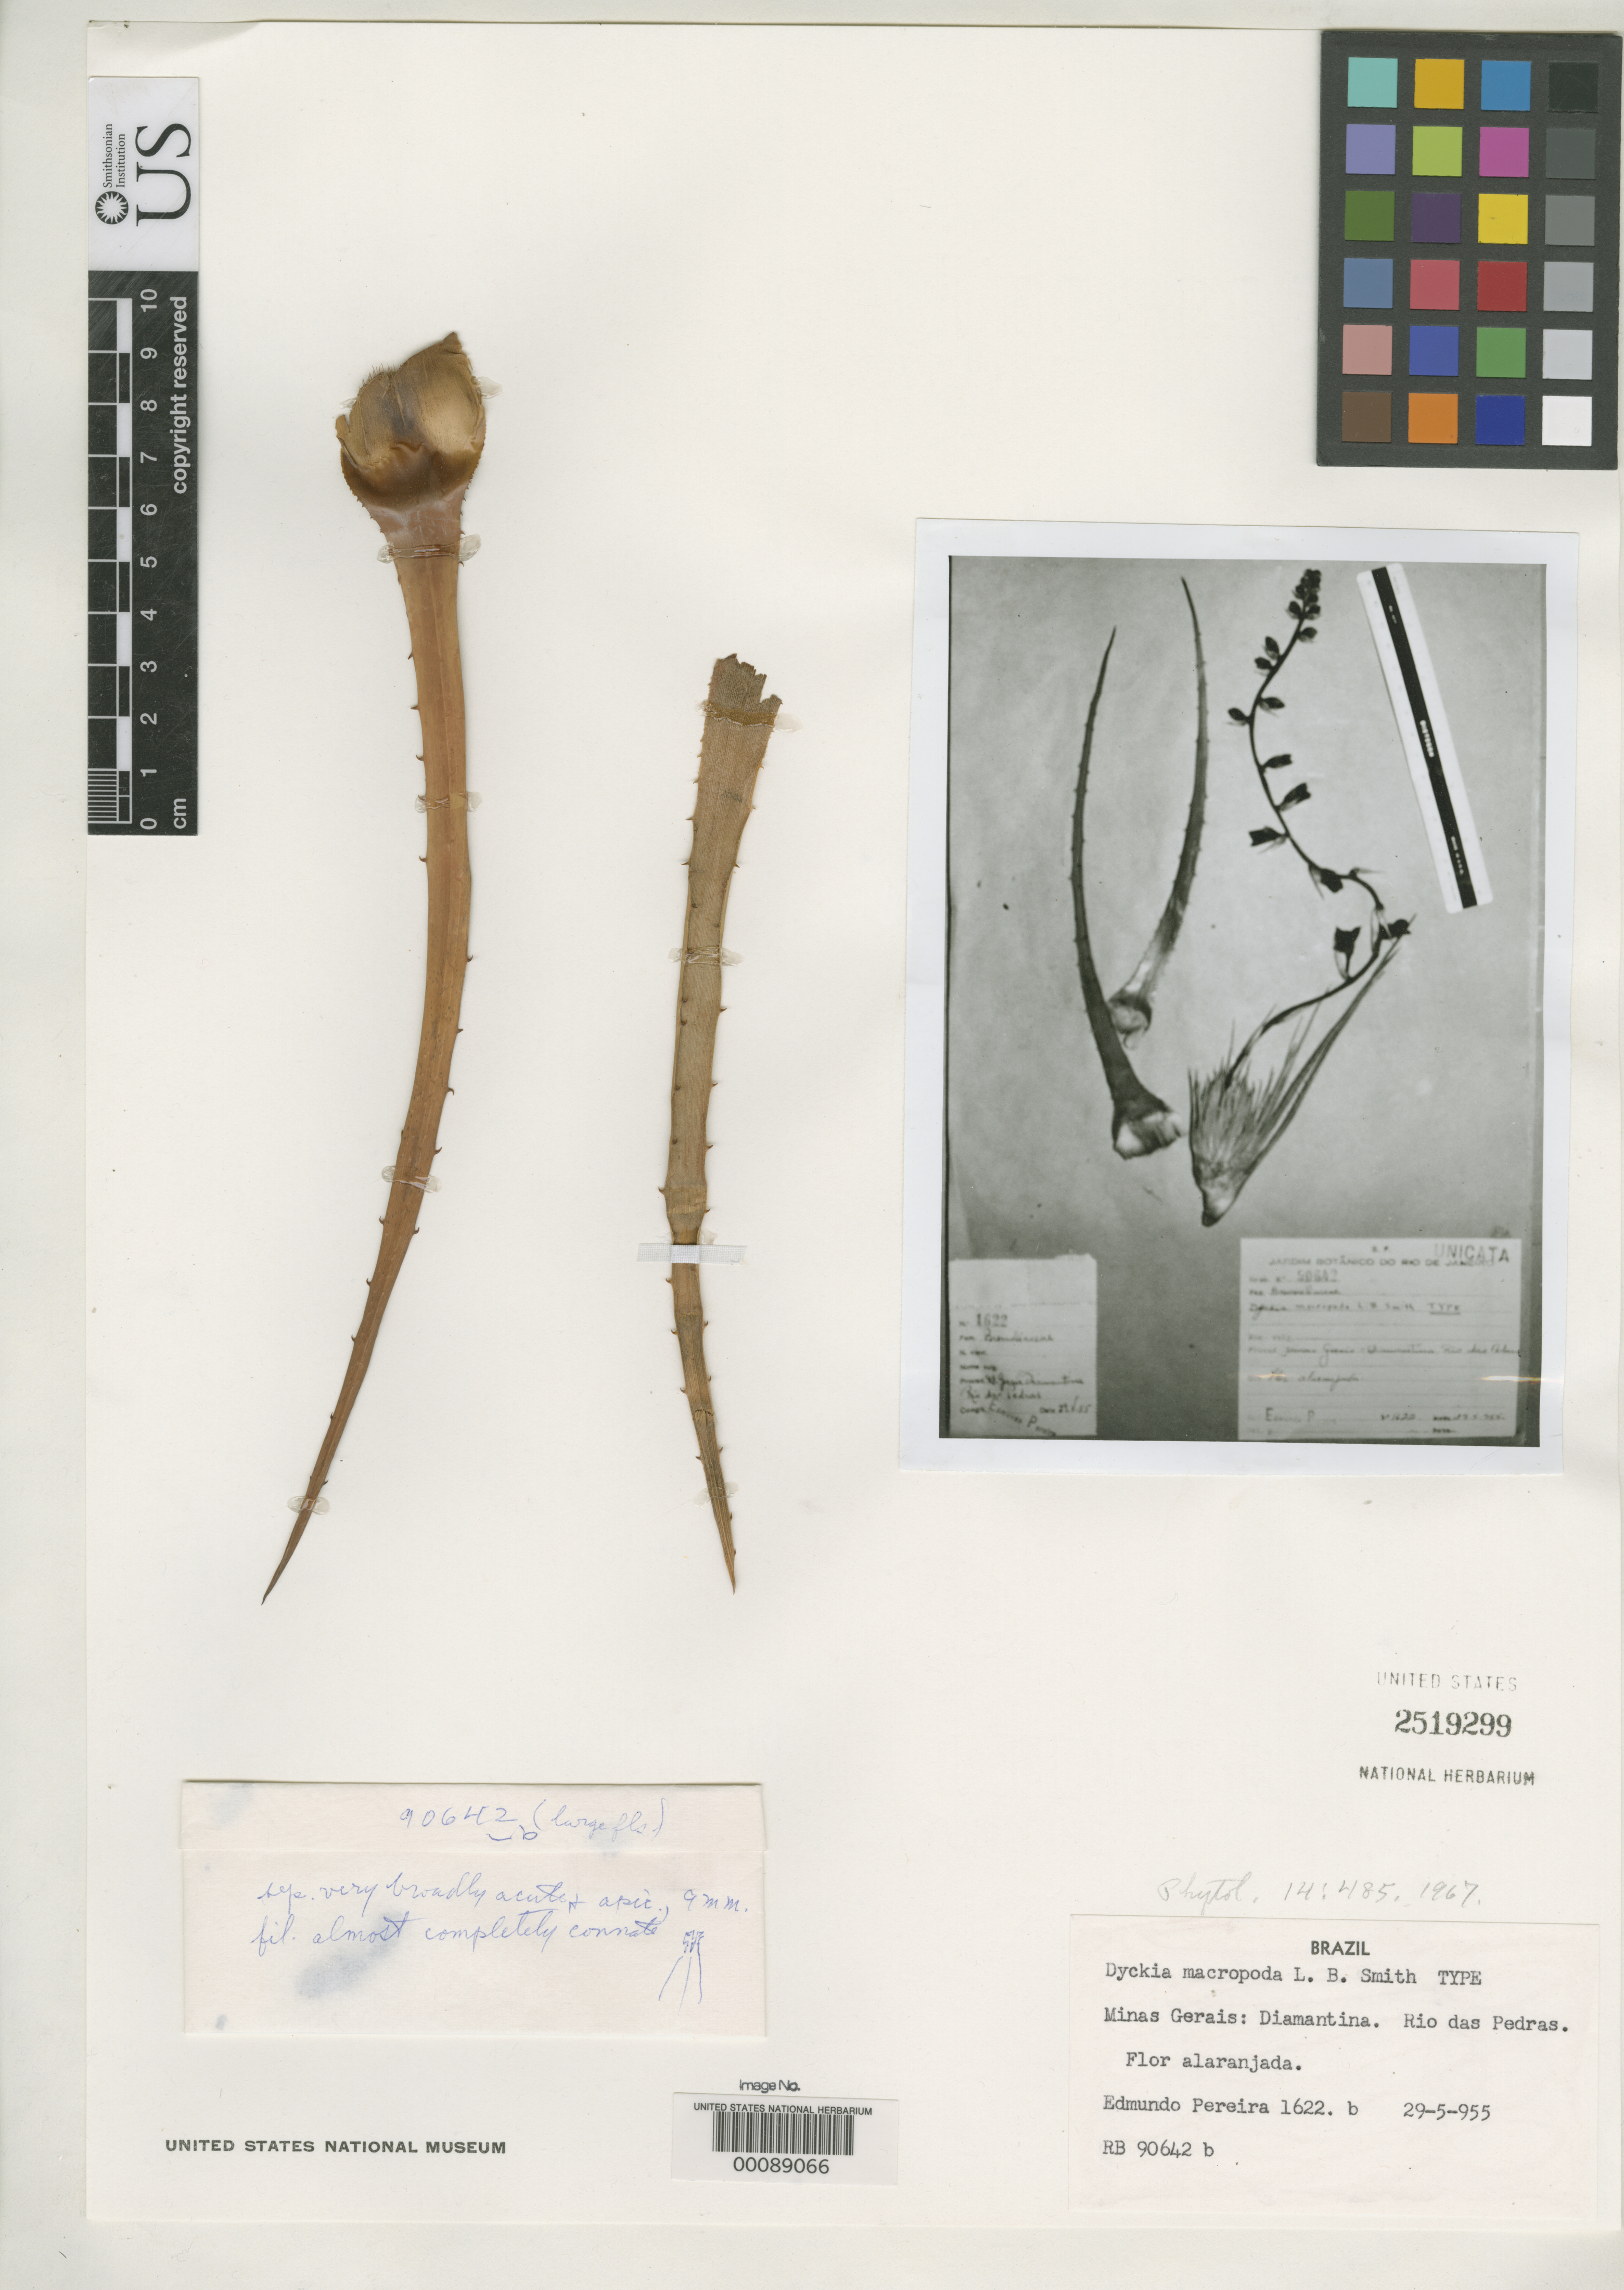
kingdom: Plantae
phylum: Tracheophyta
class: Liliopsida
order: Poales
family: Bromeliaceae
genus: Dyckia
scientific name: Dyckia macropoda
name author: L.B. Sm.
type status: Isotype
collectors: E. Pereira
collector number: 1622 b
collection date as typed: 29 May 1955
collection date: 1955-05-29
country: Brazil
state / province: Minas Gerais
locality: Diamantina, Rio das Pedras.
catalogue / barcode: US 2519299